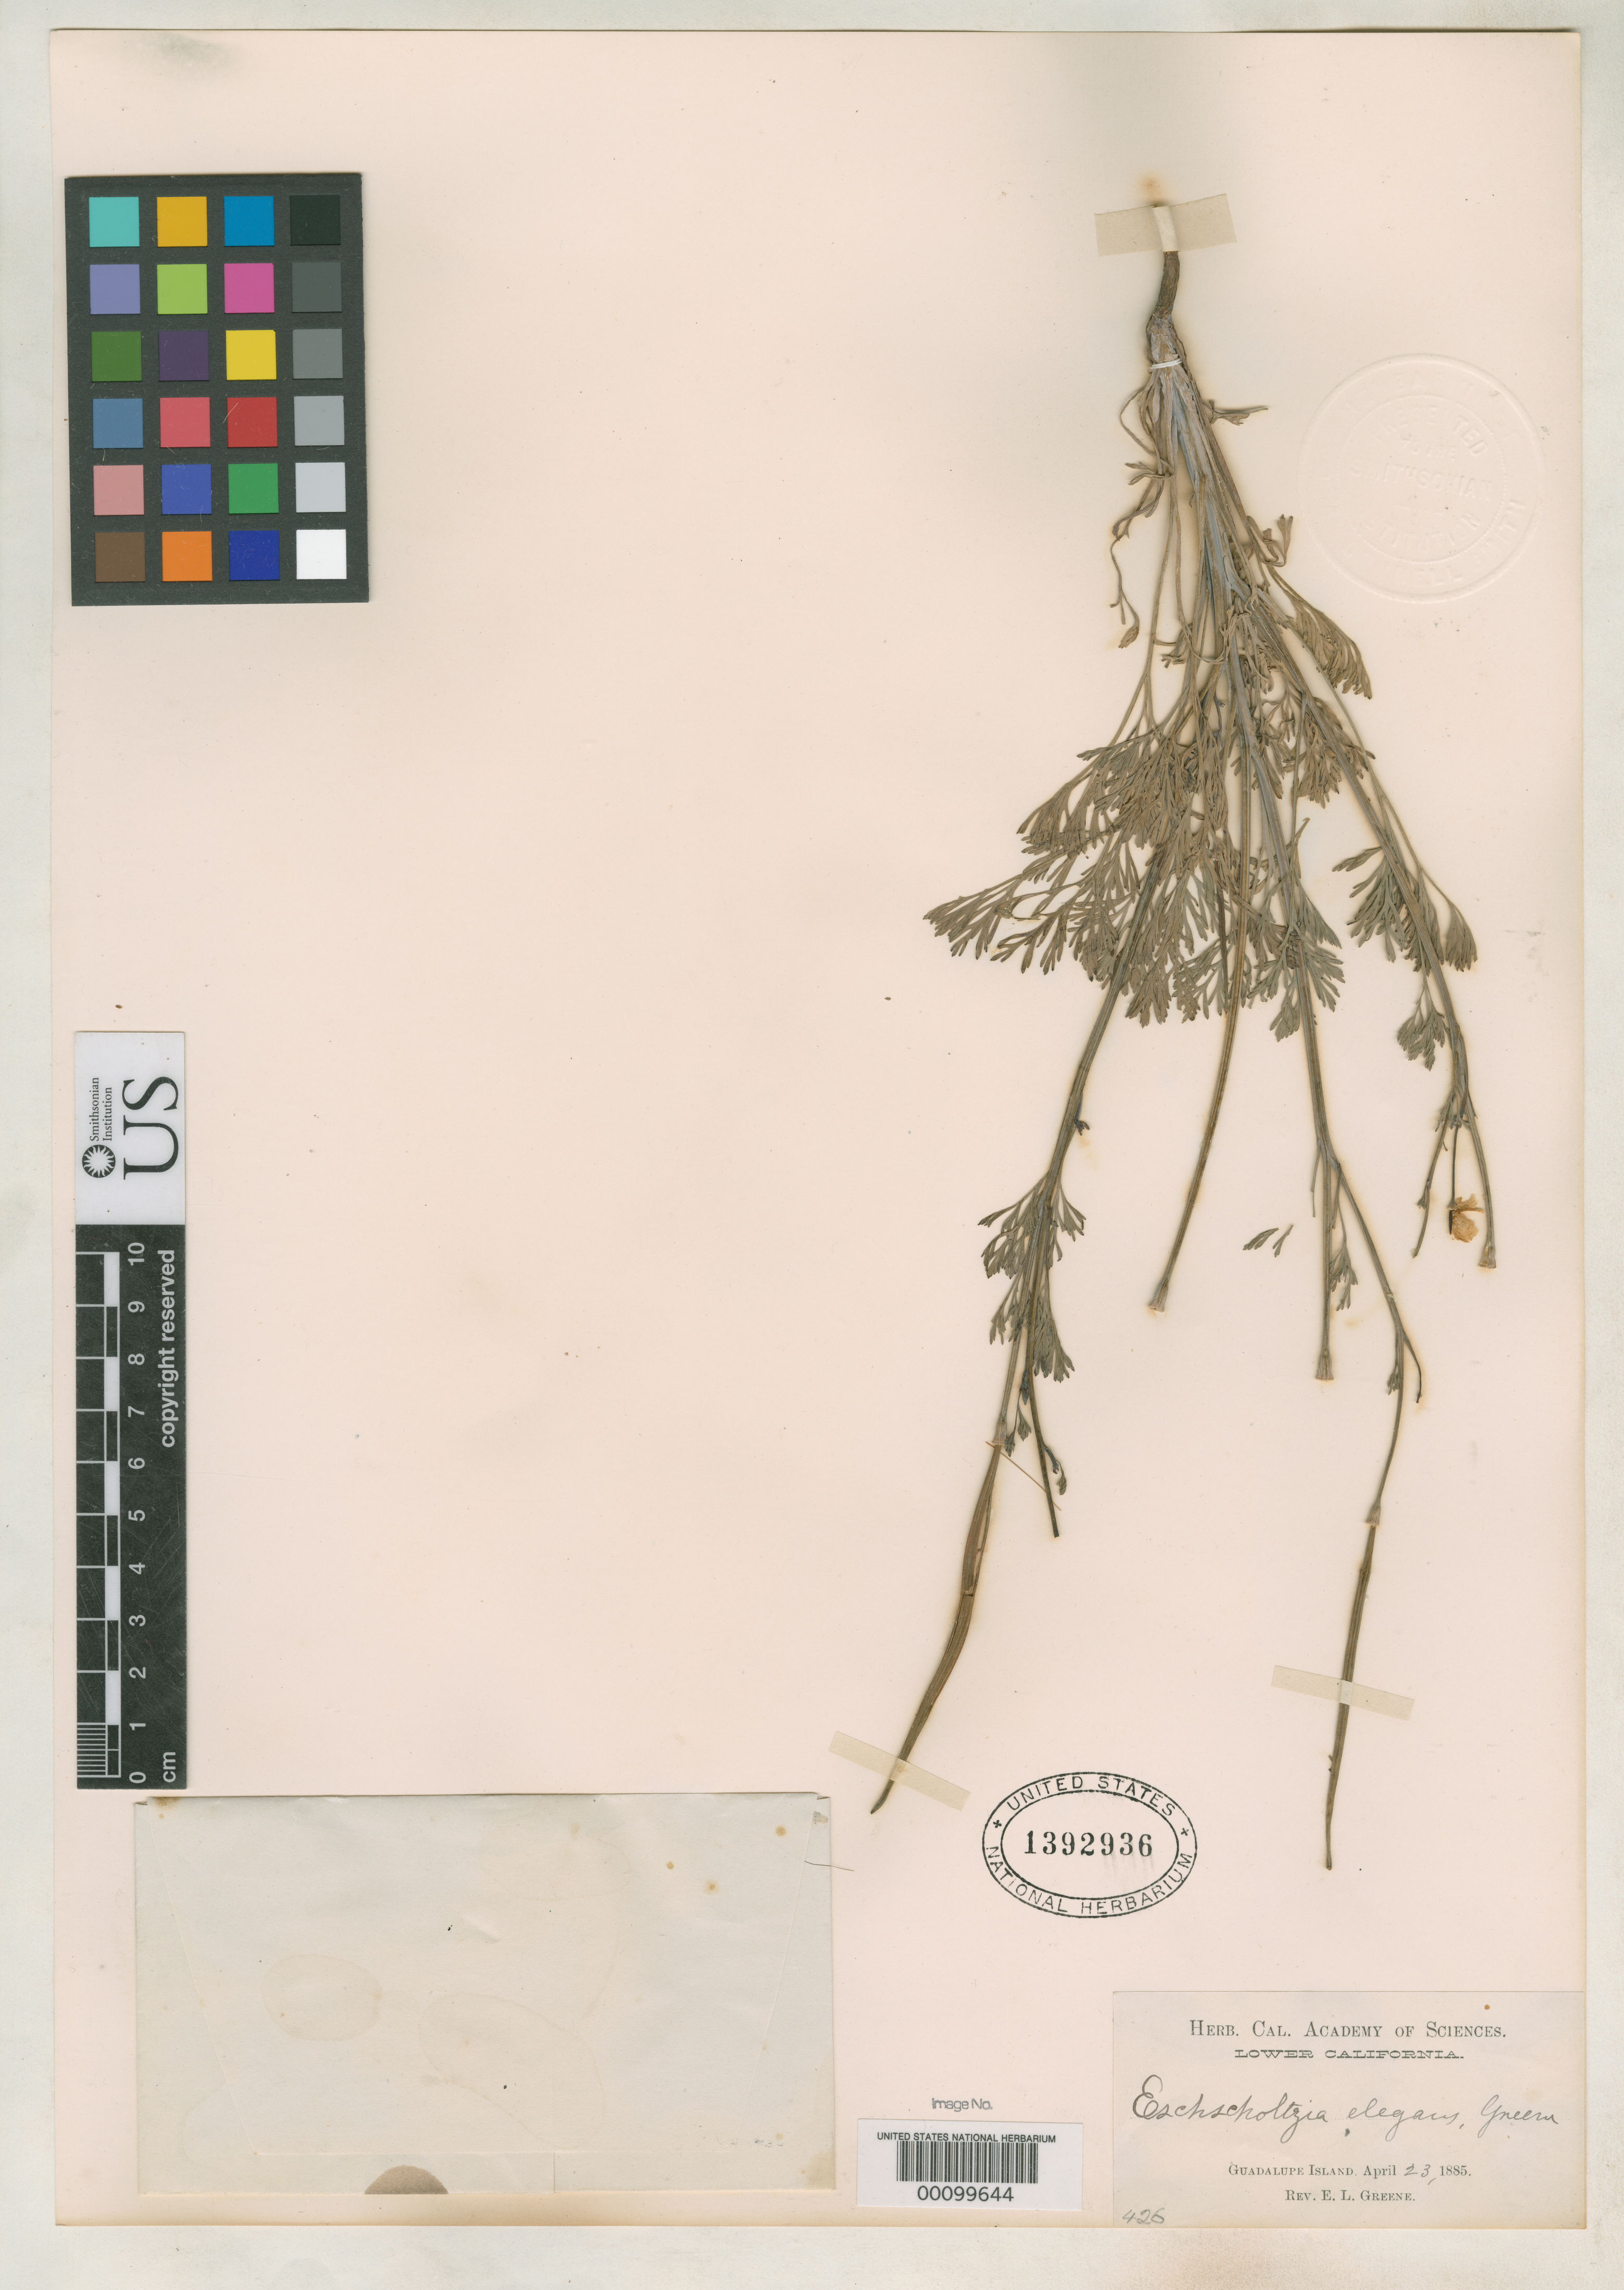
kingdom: Plantae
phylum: Tracheophyta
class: Magnoliopsida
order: Ranunculales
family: Papaveraceae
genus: Eschscholzia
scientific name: Eschscholzia elegans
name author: Greene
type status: Type Collection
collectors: E. L. Greene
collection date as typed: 1885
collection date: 1885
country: Mexico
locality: E of Monserrat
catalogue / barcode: US 1392936